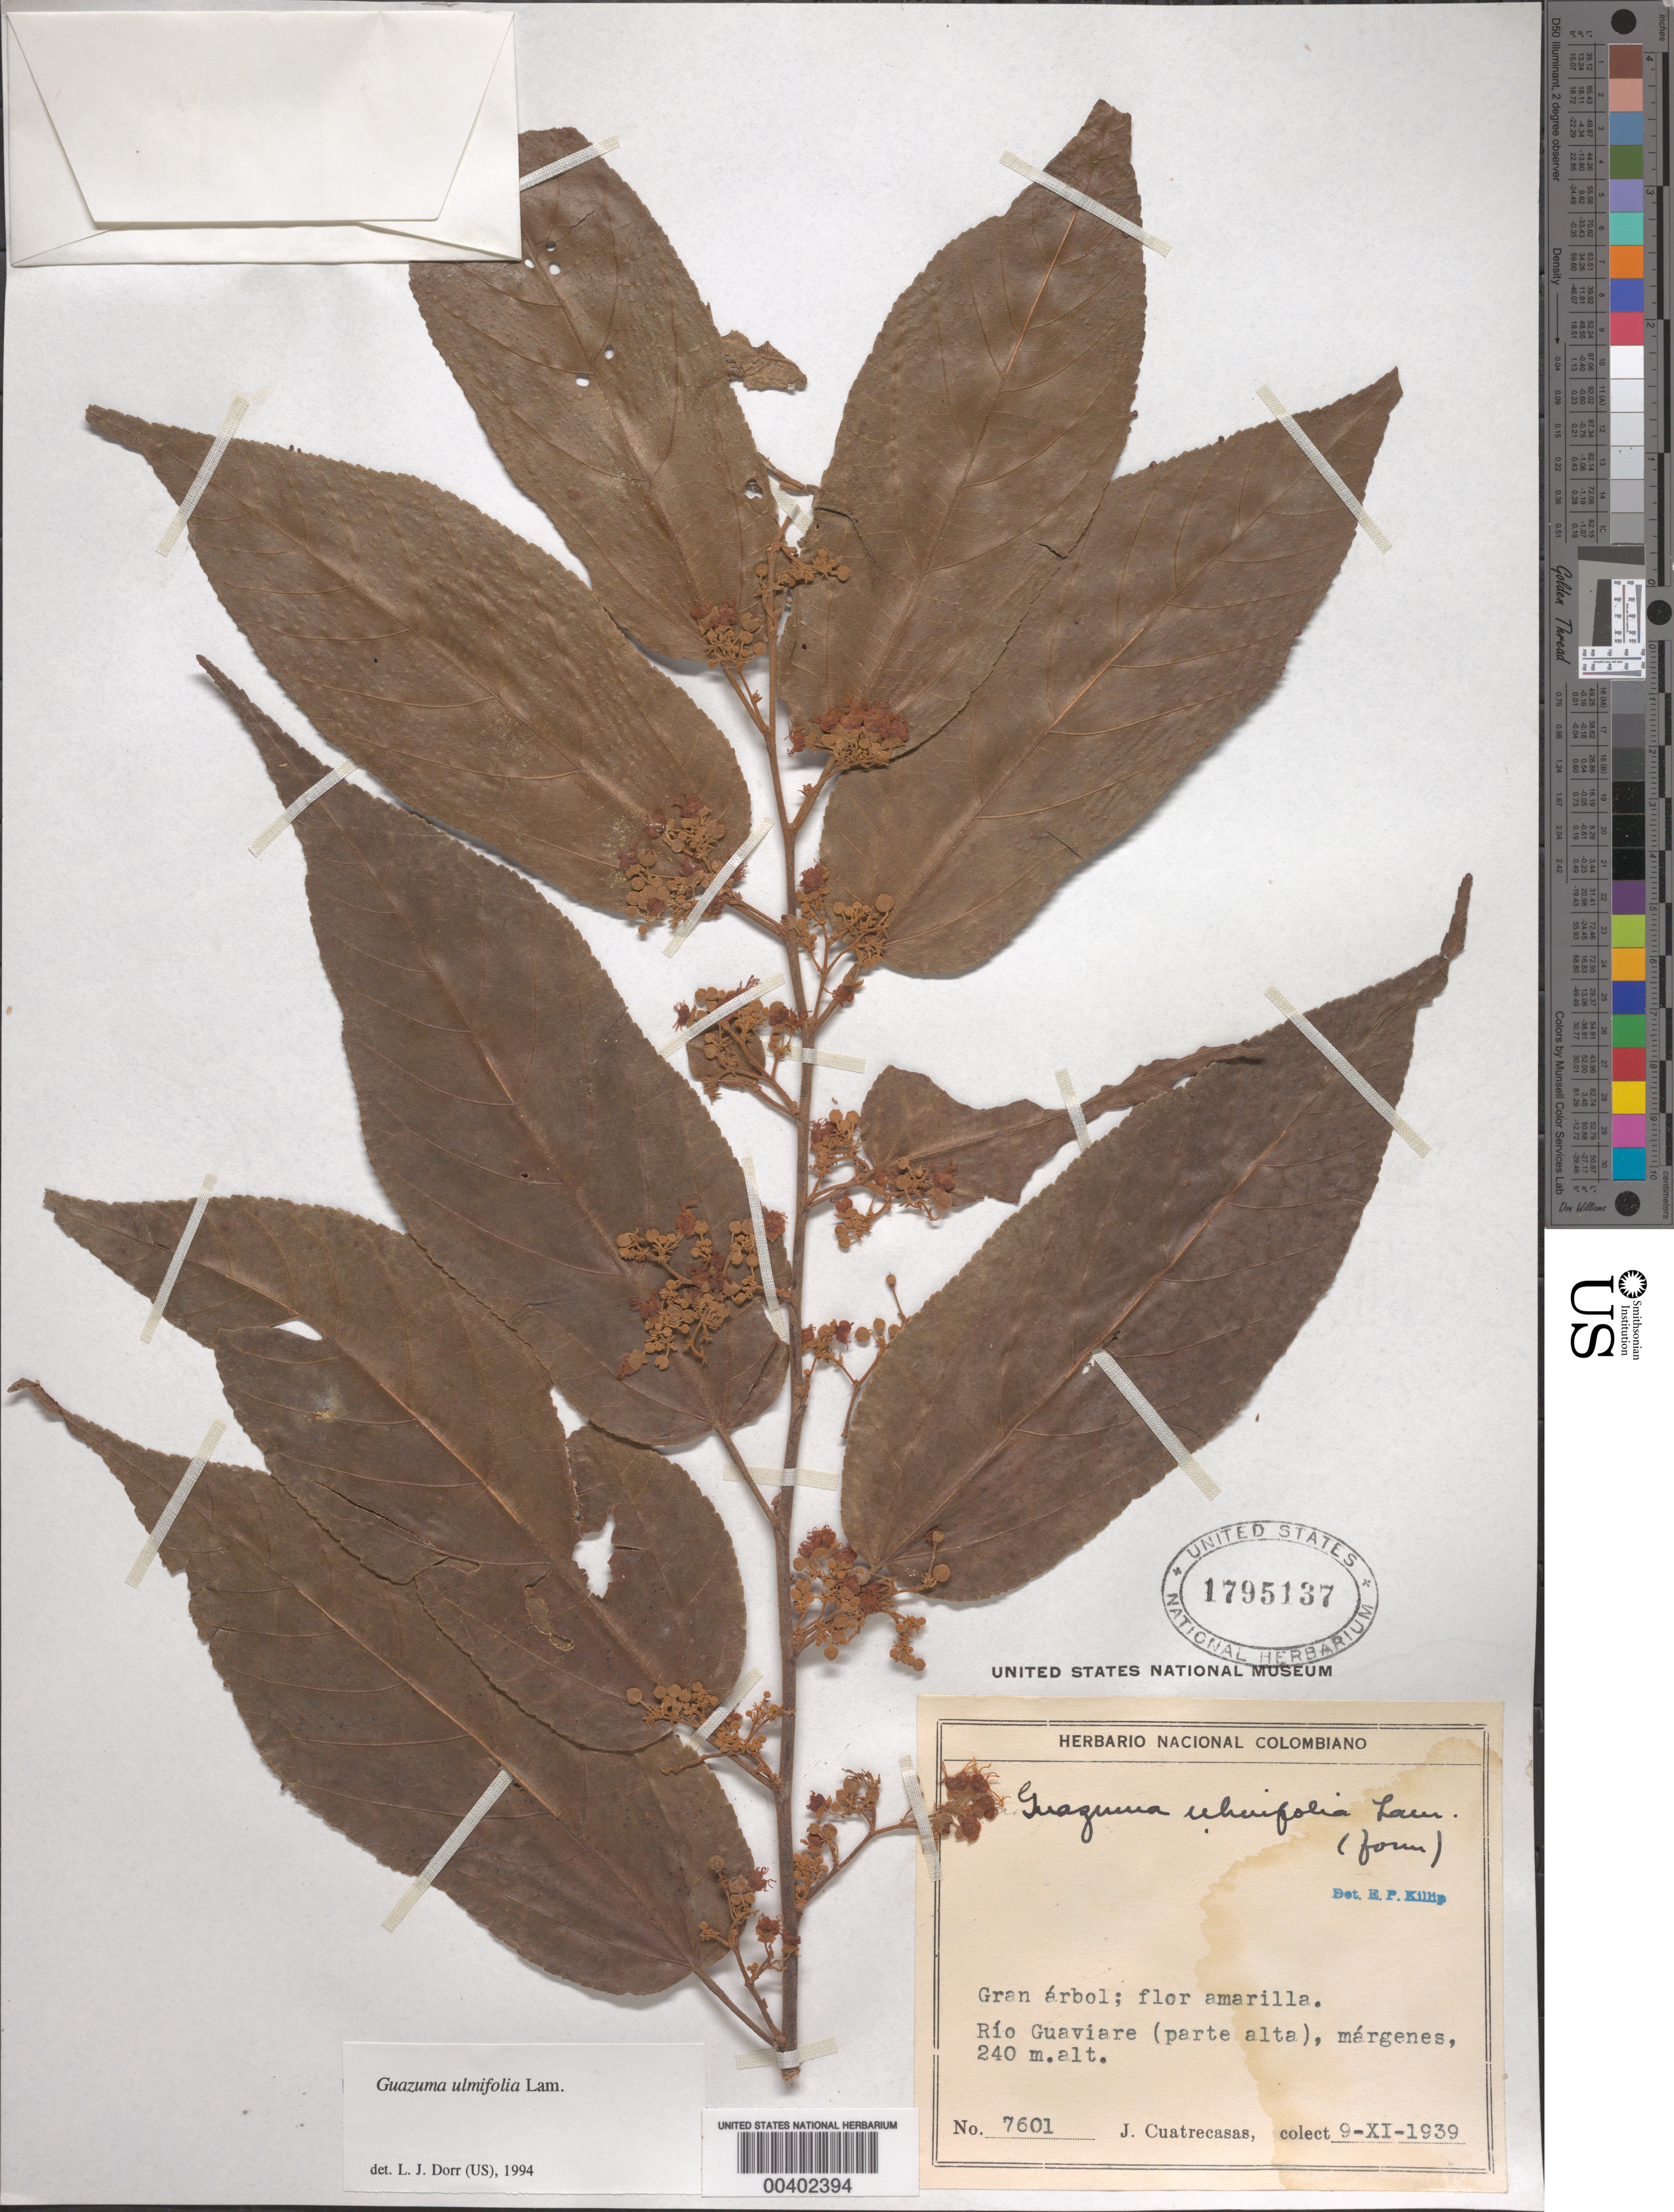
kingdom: Plantae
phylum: Tracheophyta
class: Magnoliopsida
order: Malvales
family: Malvaceae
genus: Guazuma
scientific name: Guazuma ulmifolia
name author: Lam.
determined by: Dorr, L. J., (BOT), Smithsonian Institution - National Museum of Natural History (UNITED STATES)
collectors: J. Cuatrecasas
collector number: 7601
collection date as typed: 09 Nov 1939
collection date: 1939-11-09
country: Colombia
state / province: Guaviare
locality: Río Guaviare (parte Alta)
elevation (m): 240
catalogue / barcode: US 1795137